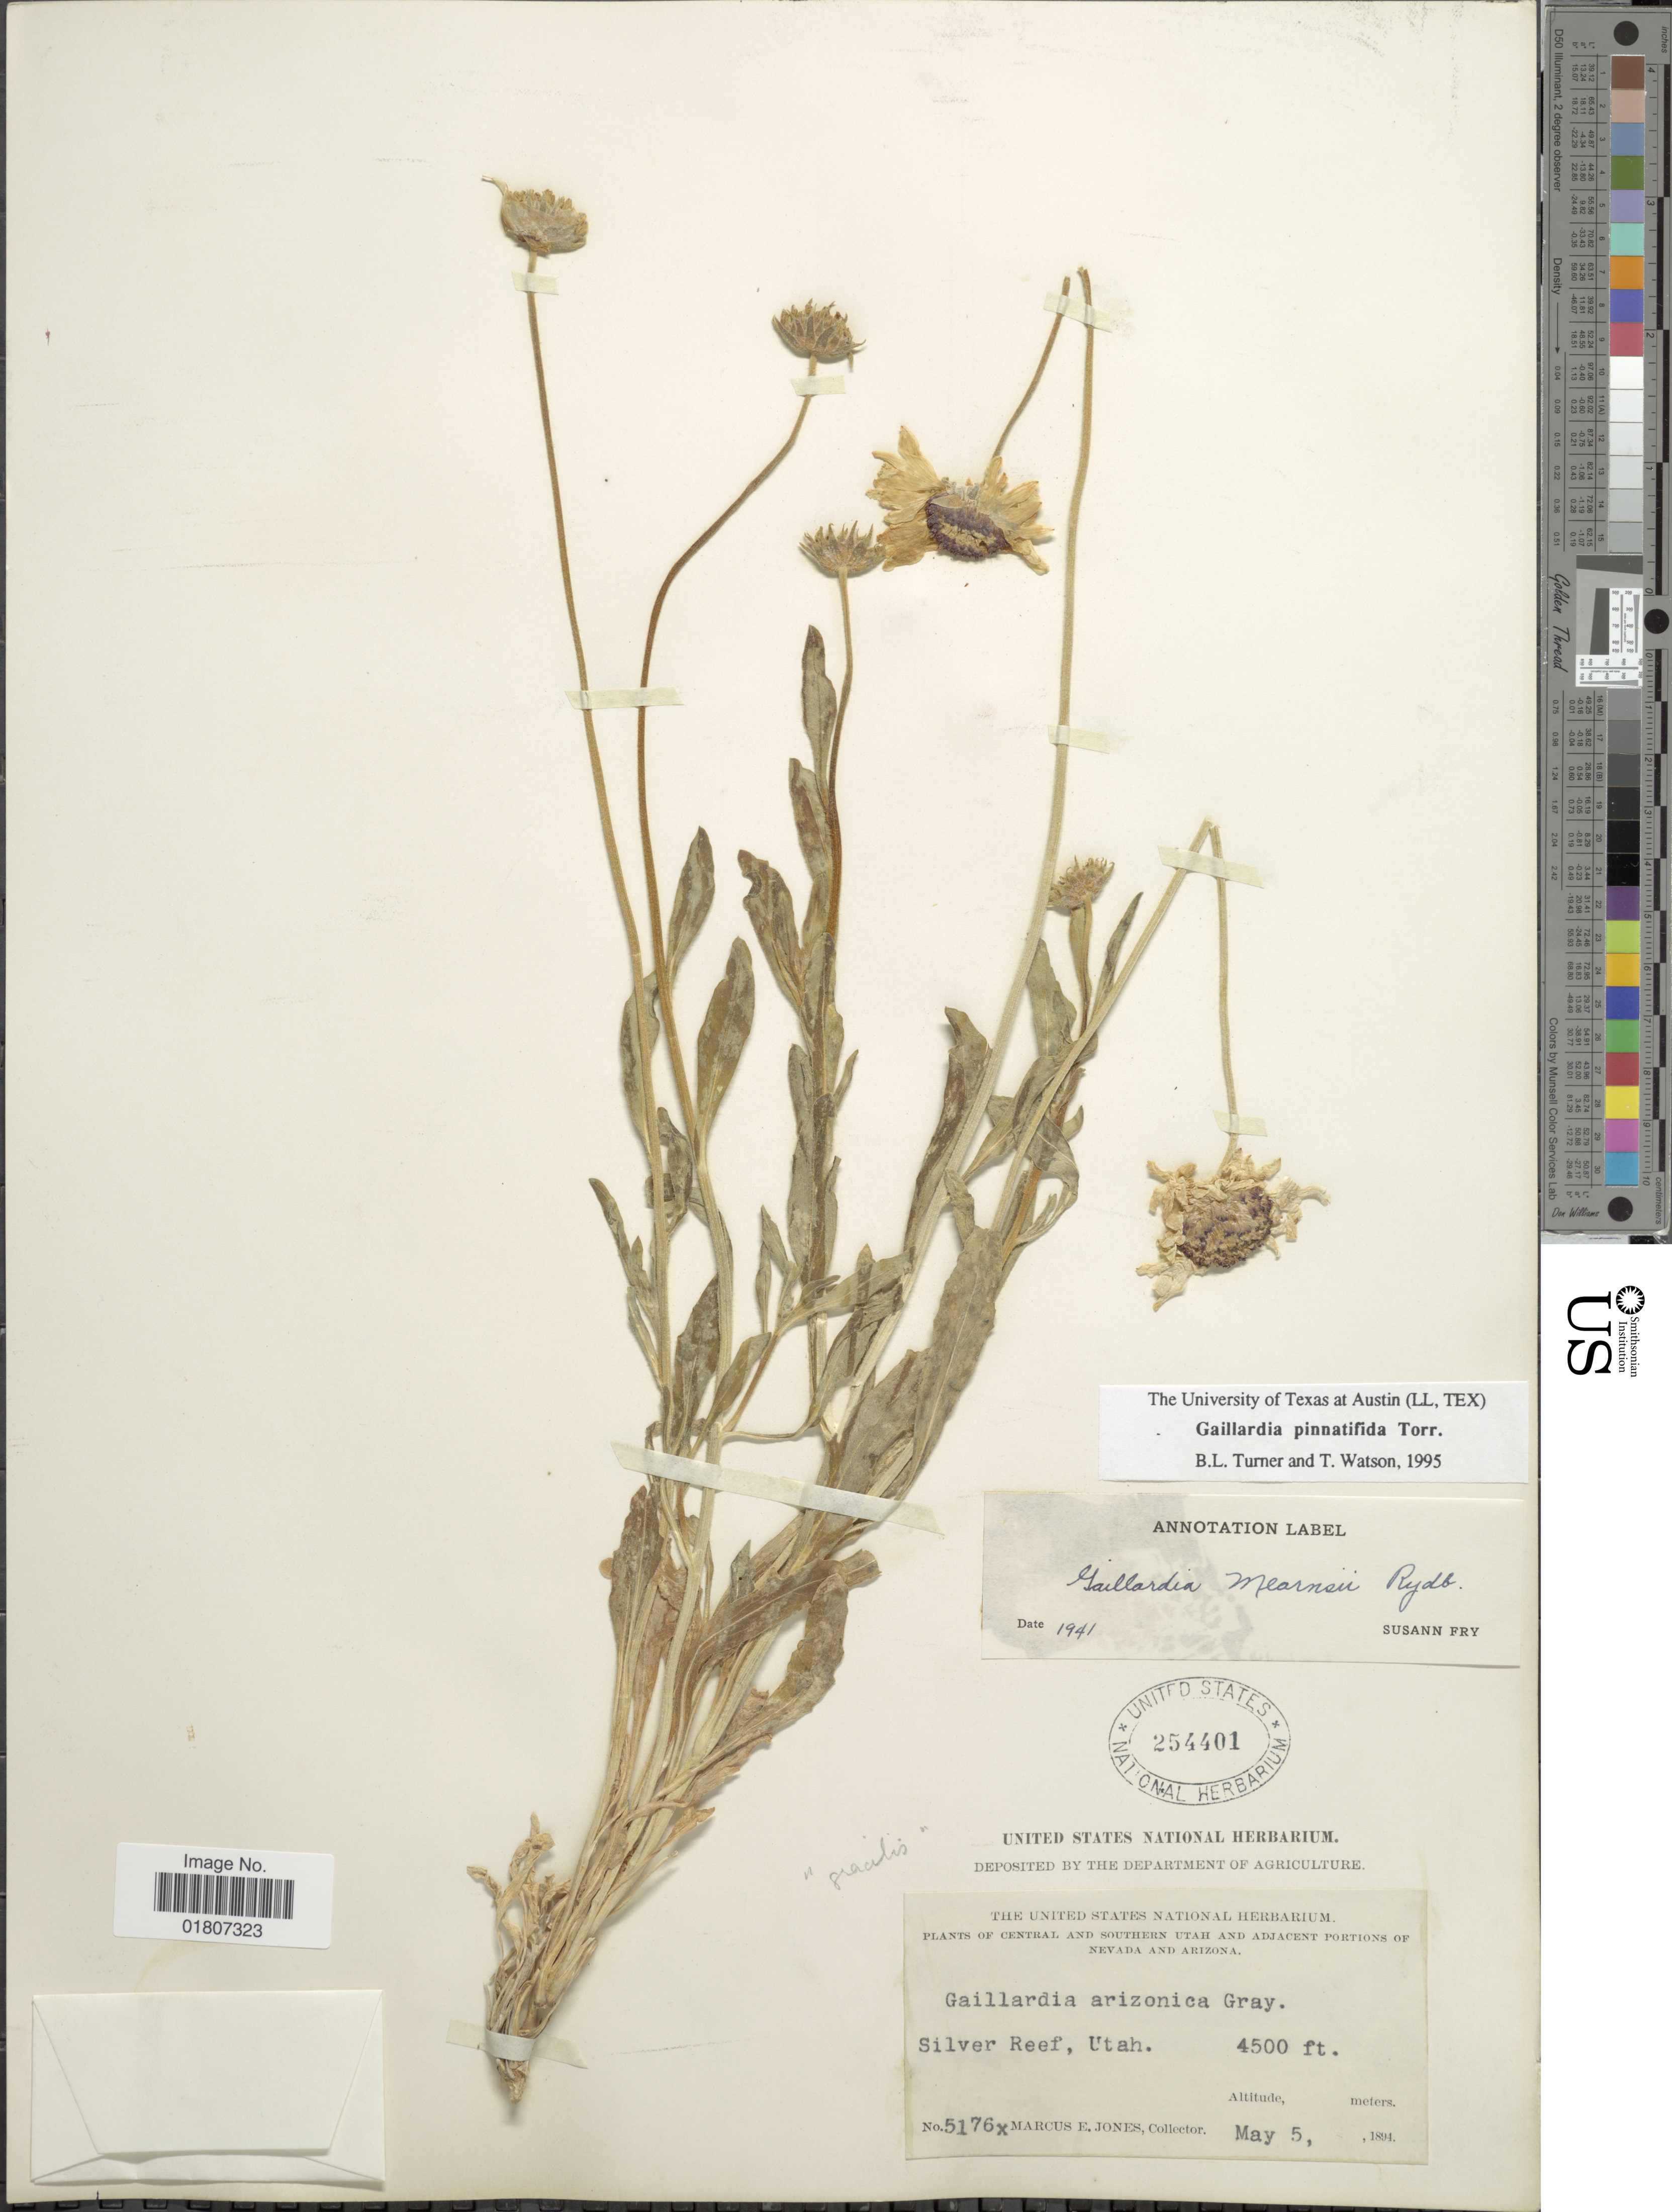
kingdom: Plantae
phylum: Tracheophyta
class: Magnoliopsida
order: Asterales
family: Asteraceae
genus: Gaillardia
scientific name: Gaillardia pinnatifida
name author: Torr.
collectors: M. E. Jones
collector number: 5176x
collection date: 1894-05-05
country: United States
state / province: Utah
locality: Central and Southern Utah. Silver Reef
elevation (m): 1372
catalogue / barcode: US 254401